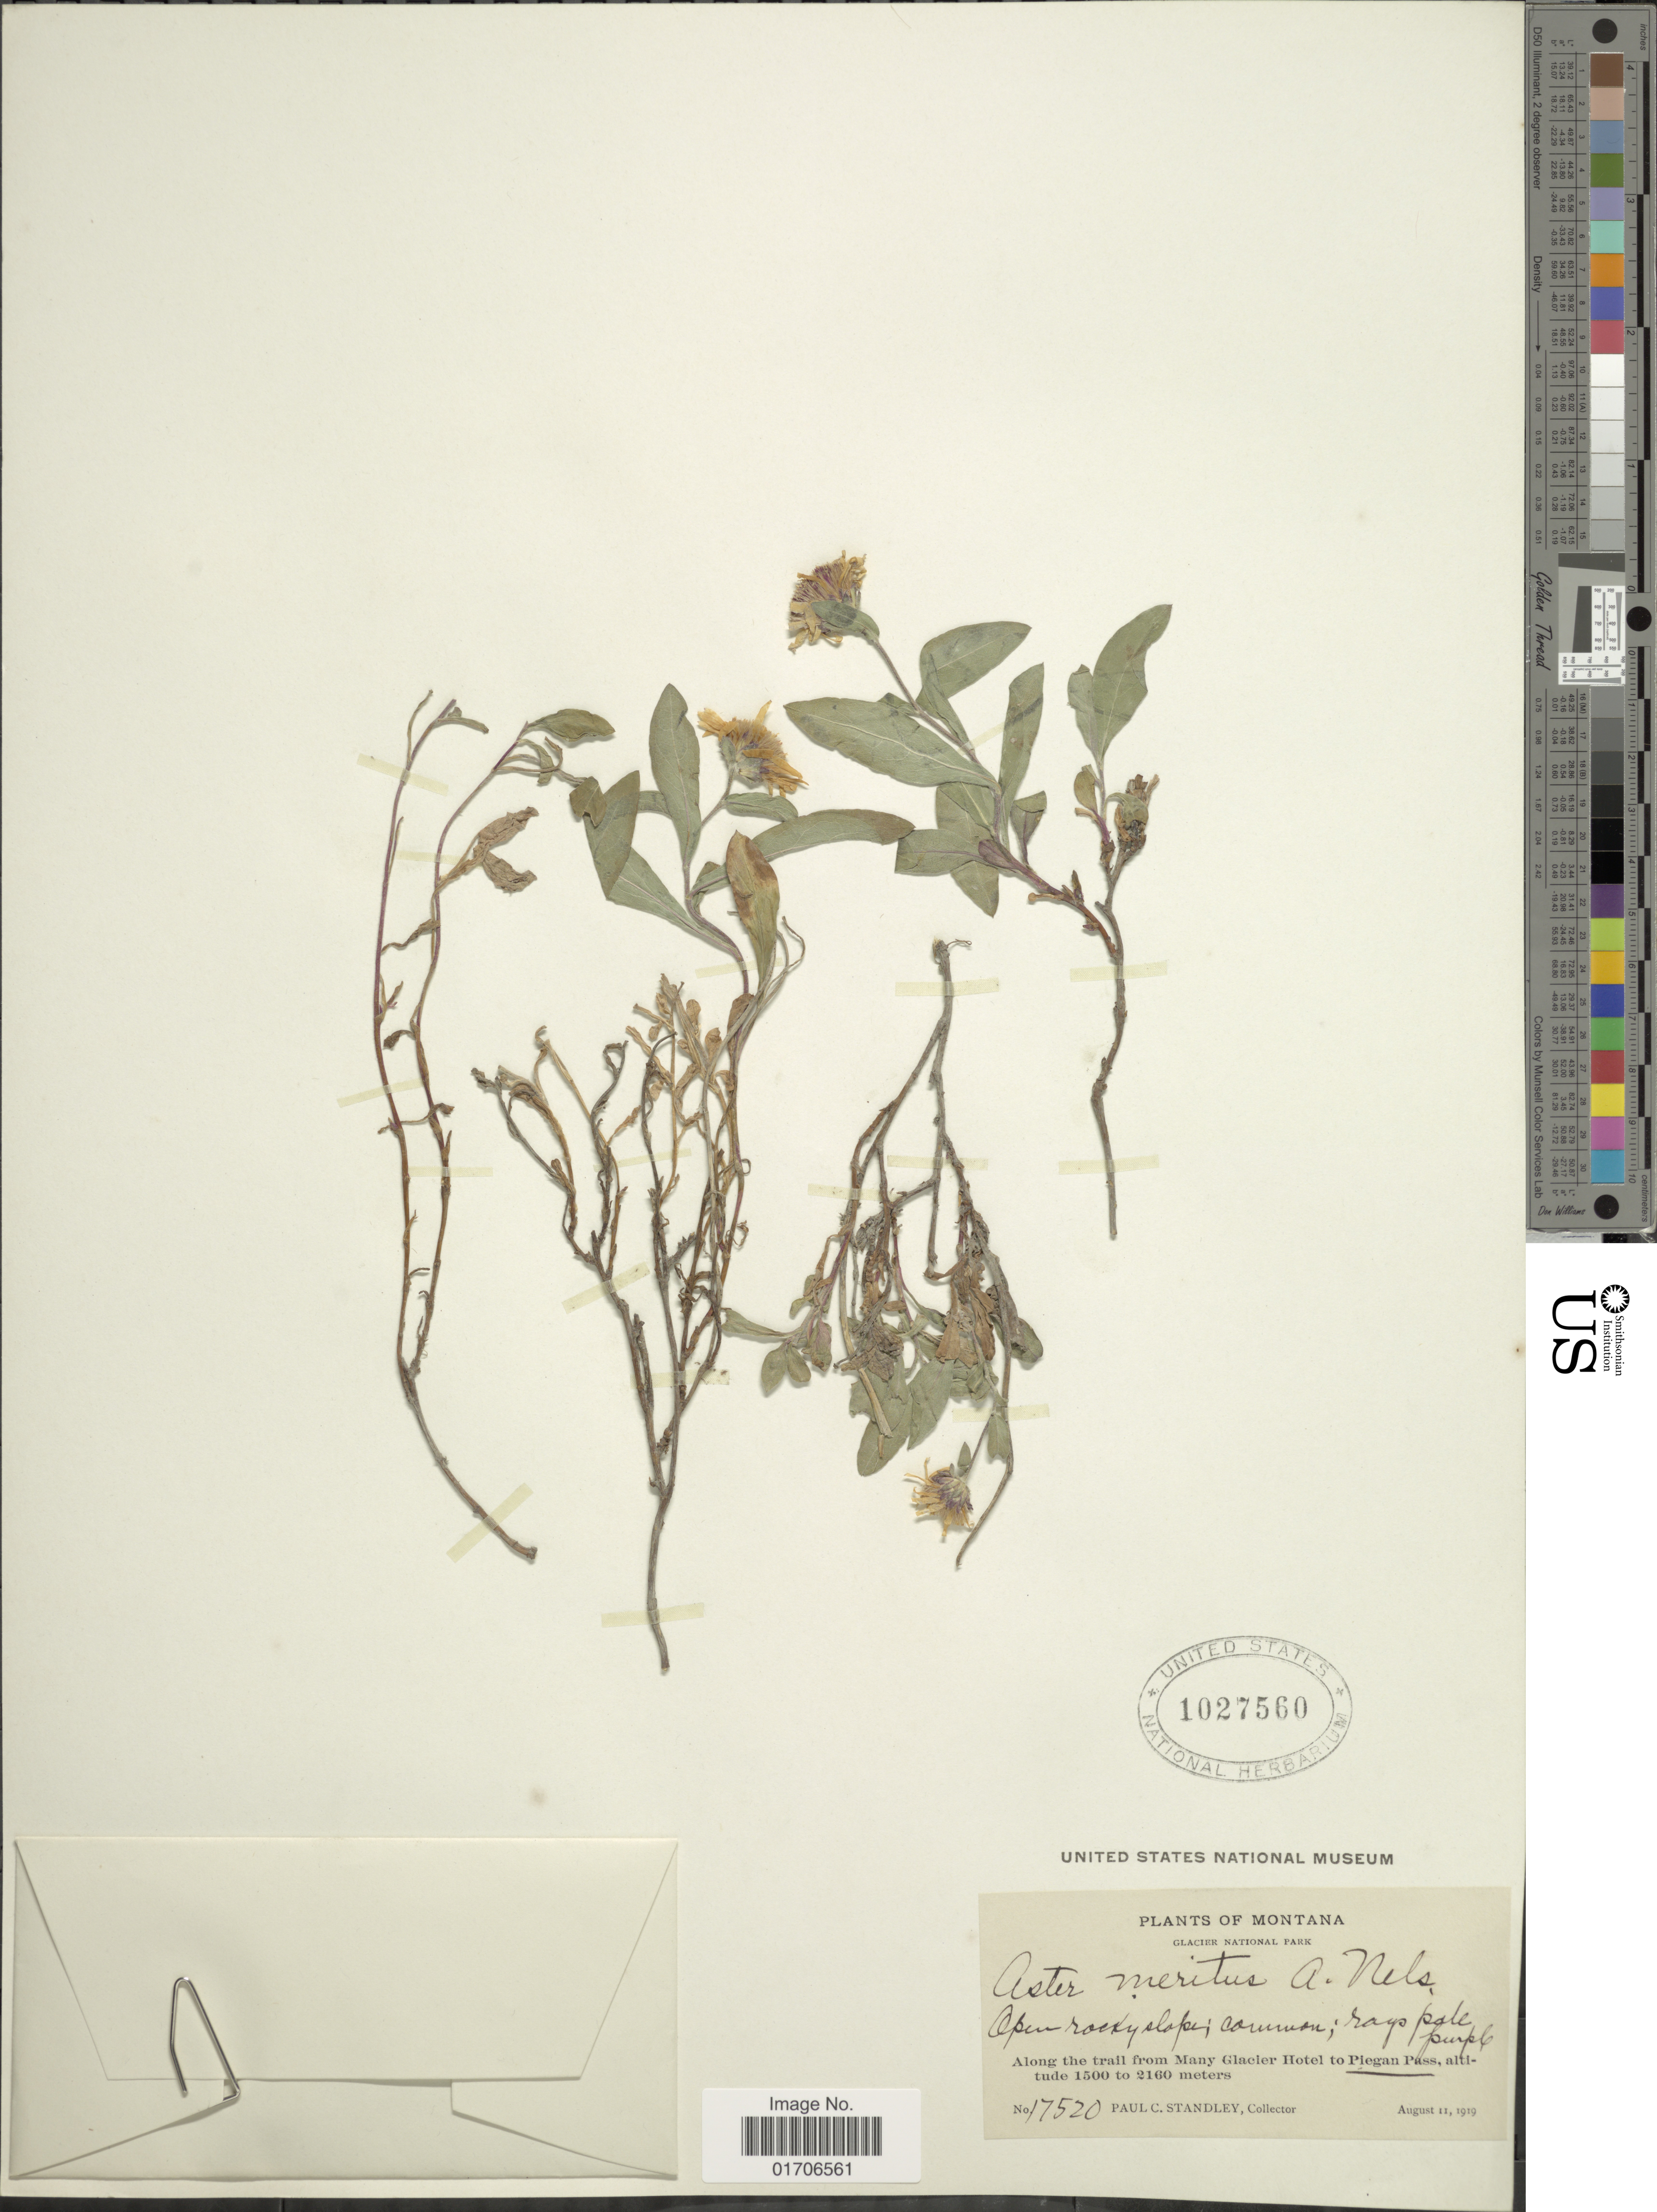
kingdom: Plantae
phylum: Tracheophyta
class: Magnoliopsida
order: Asterales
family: Asteraceae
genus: Eurybia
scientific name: Eurybia merita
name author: (A. Nelson) G.L. Nesom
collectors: P. C. Standley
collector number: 17520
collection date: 1919-08-11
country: United States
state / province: Montana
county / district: Glacier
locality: Glacier National Park. Along the trail from Many Glacier Hotel to Piegan Pass.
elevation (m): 1500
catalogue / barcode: US 1027560